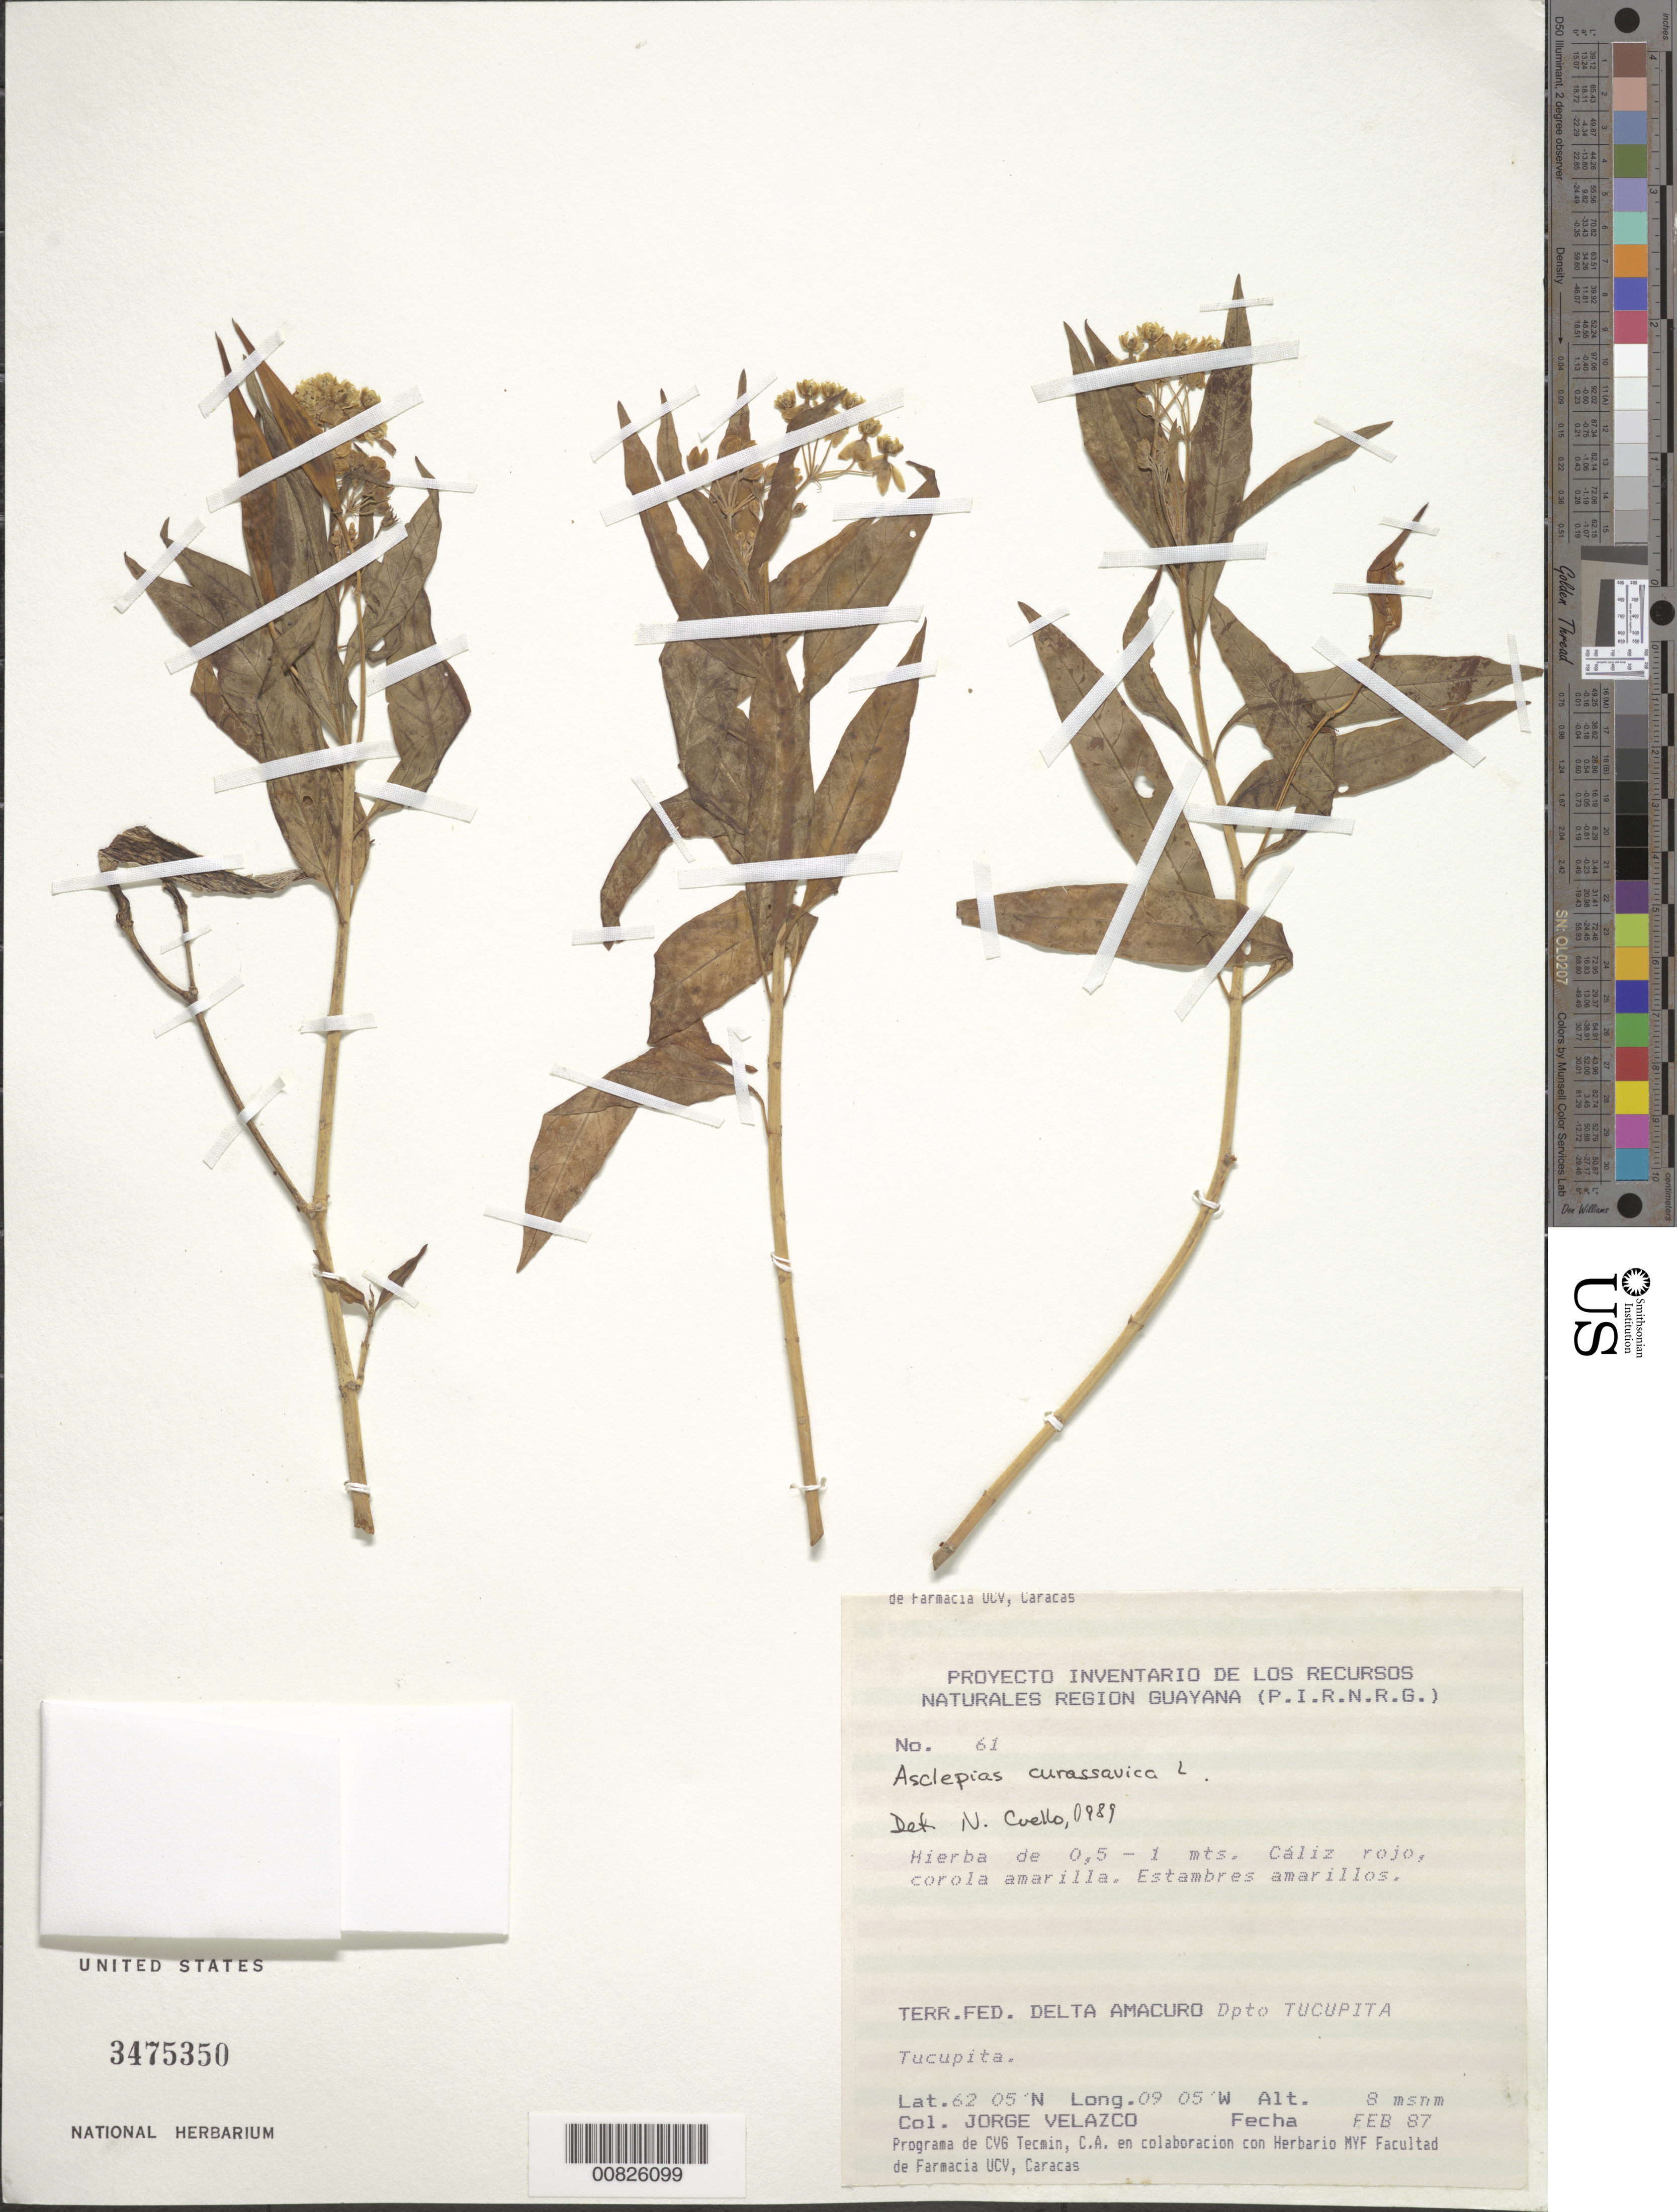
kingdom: Plantae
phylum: Tracheophyta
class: Magnoliopsida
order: Gentianales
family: Apocynaceae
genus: Asclepias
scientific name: Asclepias curassavica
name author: L.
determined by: Cuello, Nidia L.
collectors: J. Velazco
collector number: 61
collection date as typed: Feb-87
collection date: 1987-02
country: Venezuela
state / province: Delta Amacuro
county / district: Tucupita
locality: Tucupita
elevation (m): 8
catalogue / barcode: US 3475350